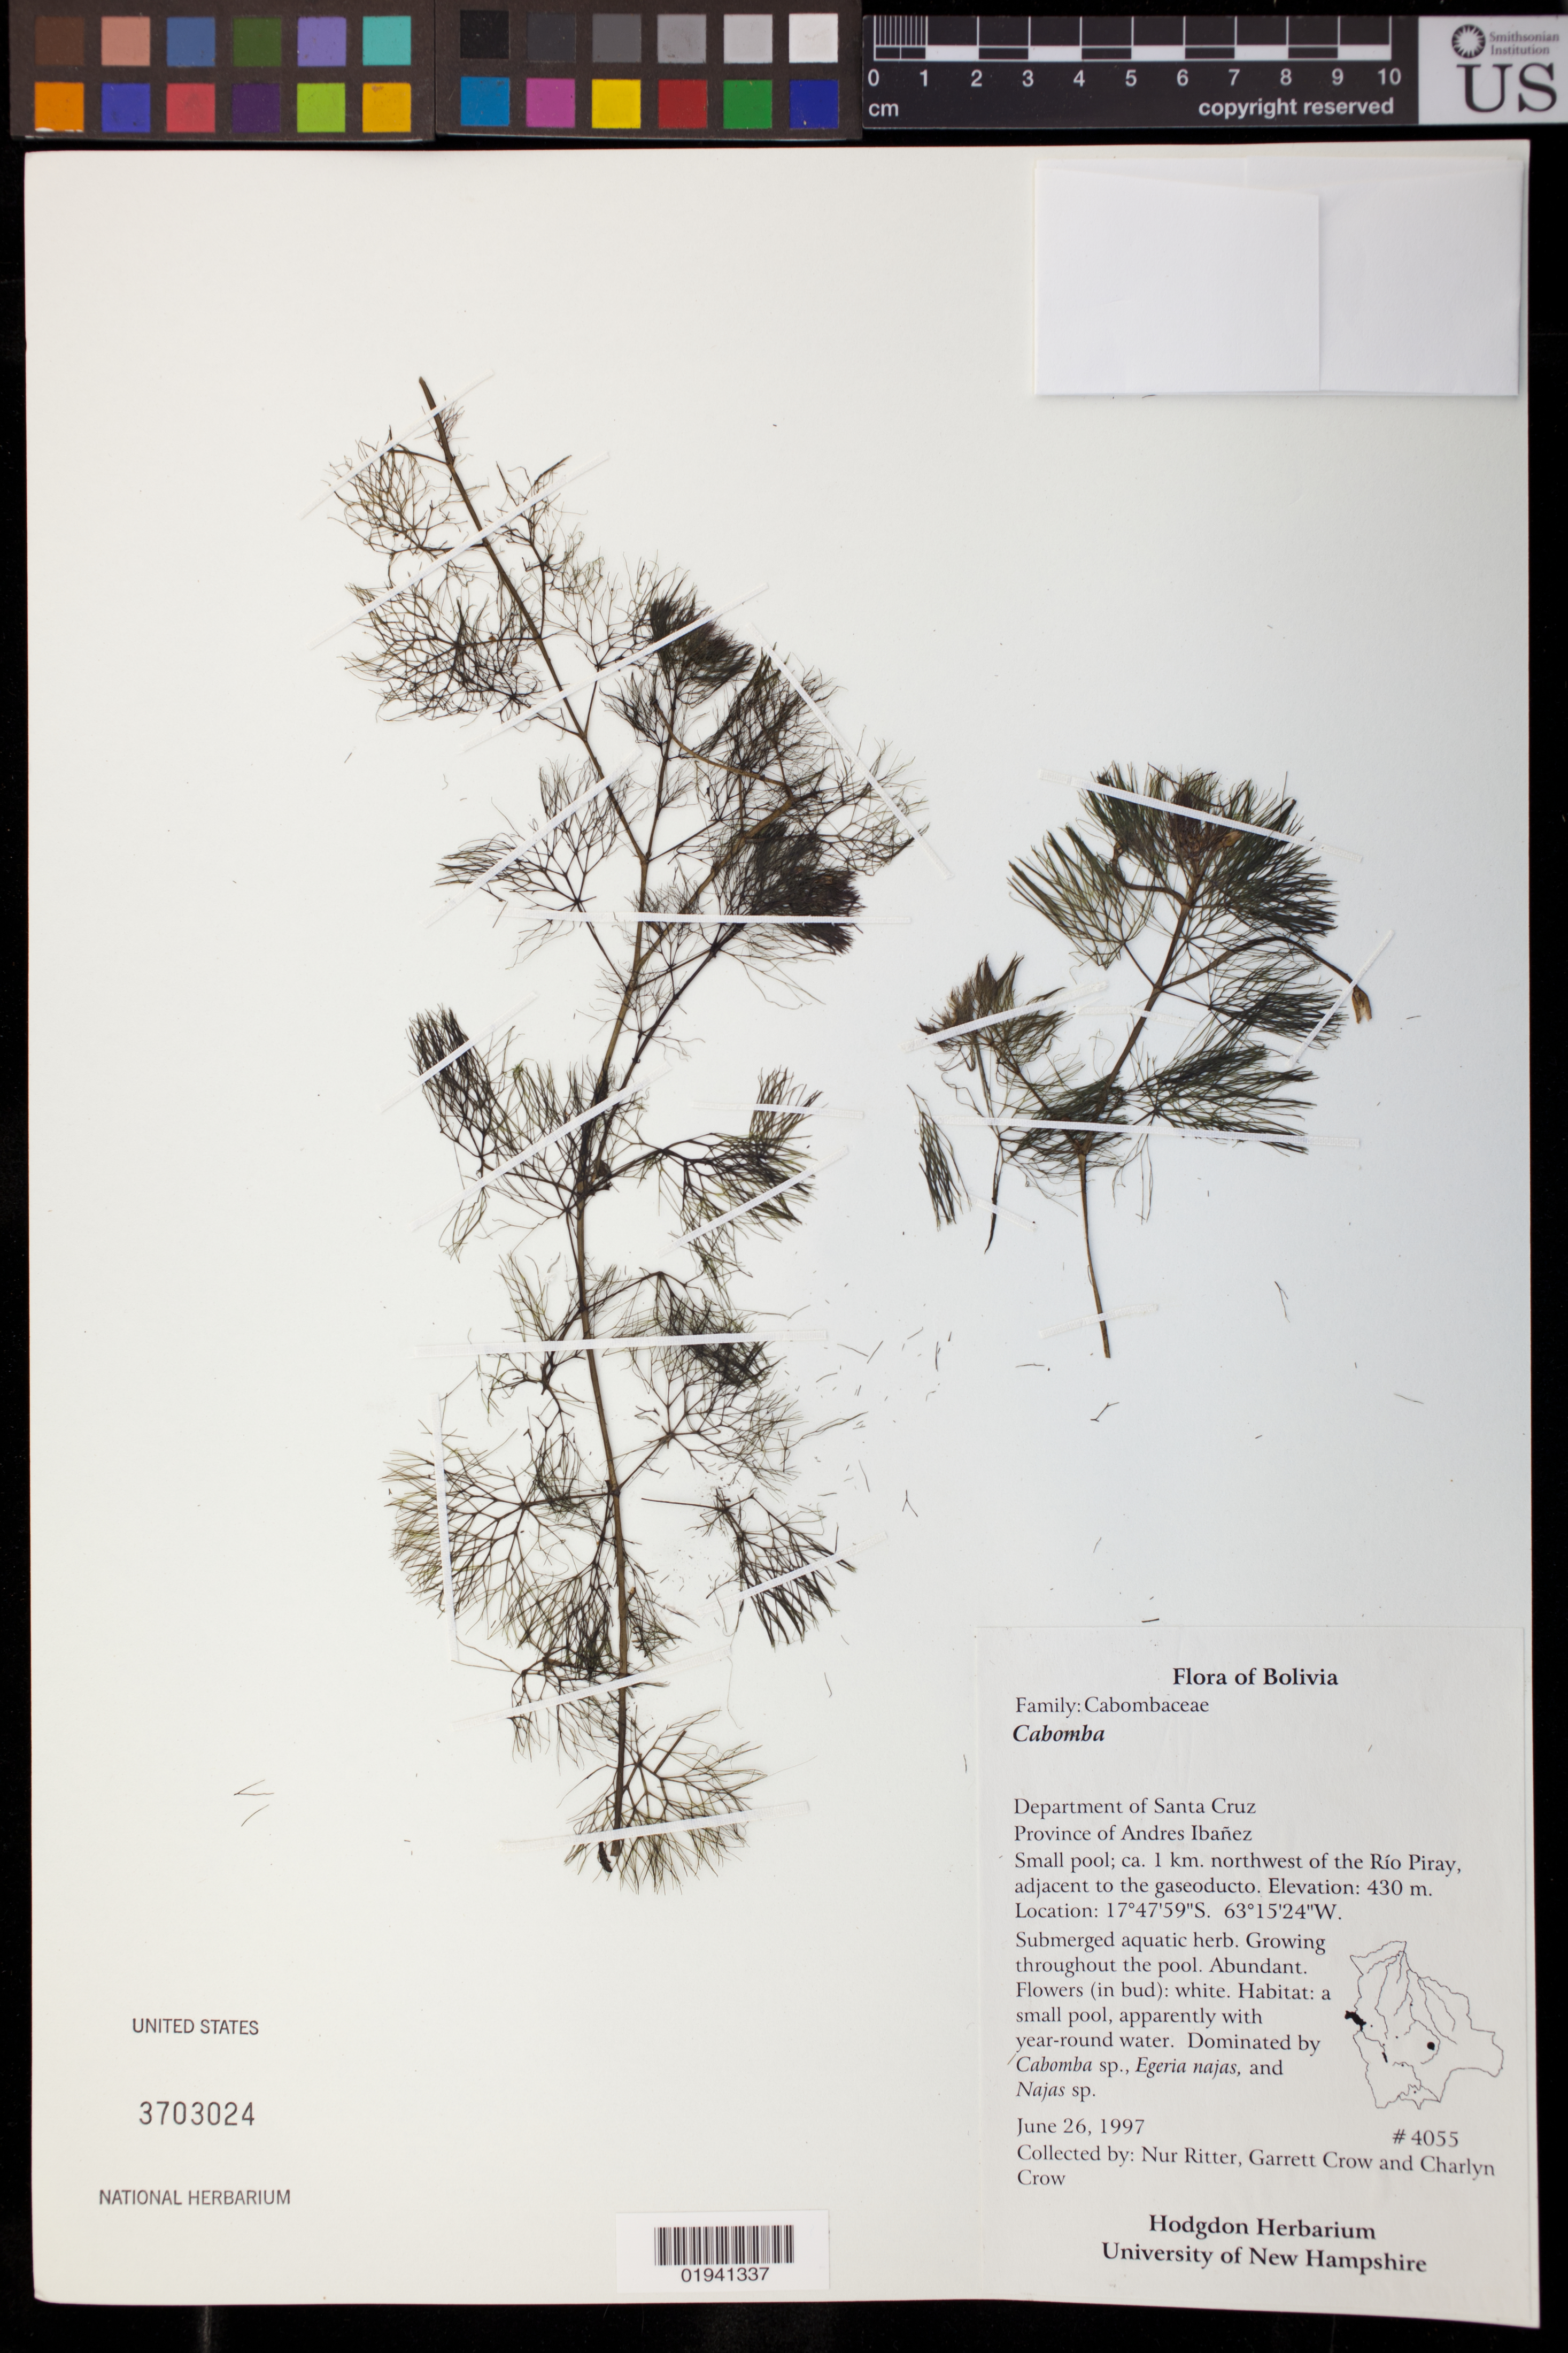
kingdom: Plantae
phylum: Tracheophyta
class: Magnoliopsida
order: Nymphaeales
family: Cabombaceae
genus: Cabomba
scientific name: Cabomba sp.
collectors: N. Ritter, G. E. Crow & C. Crow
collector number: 4055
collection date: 1997-06-26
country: Bolivia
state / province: Santa Cruz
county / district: Andrés Ibáñez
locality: ca. 1km N.W. of the Río Piray, adjacent to the gaseoducto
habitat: small pool, apparently with year-round water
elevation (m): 430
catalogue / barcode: US 3703024